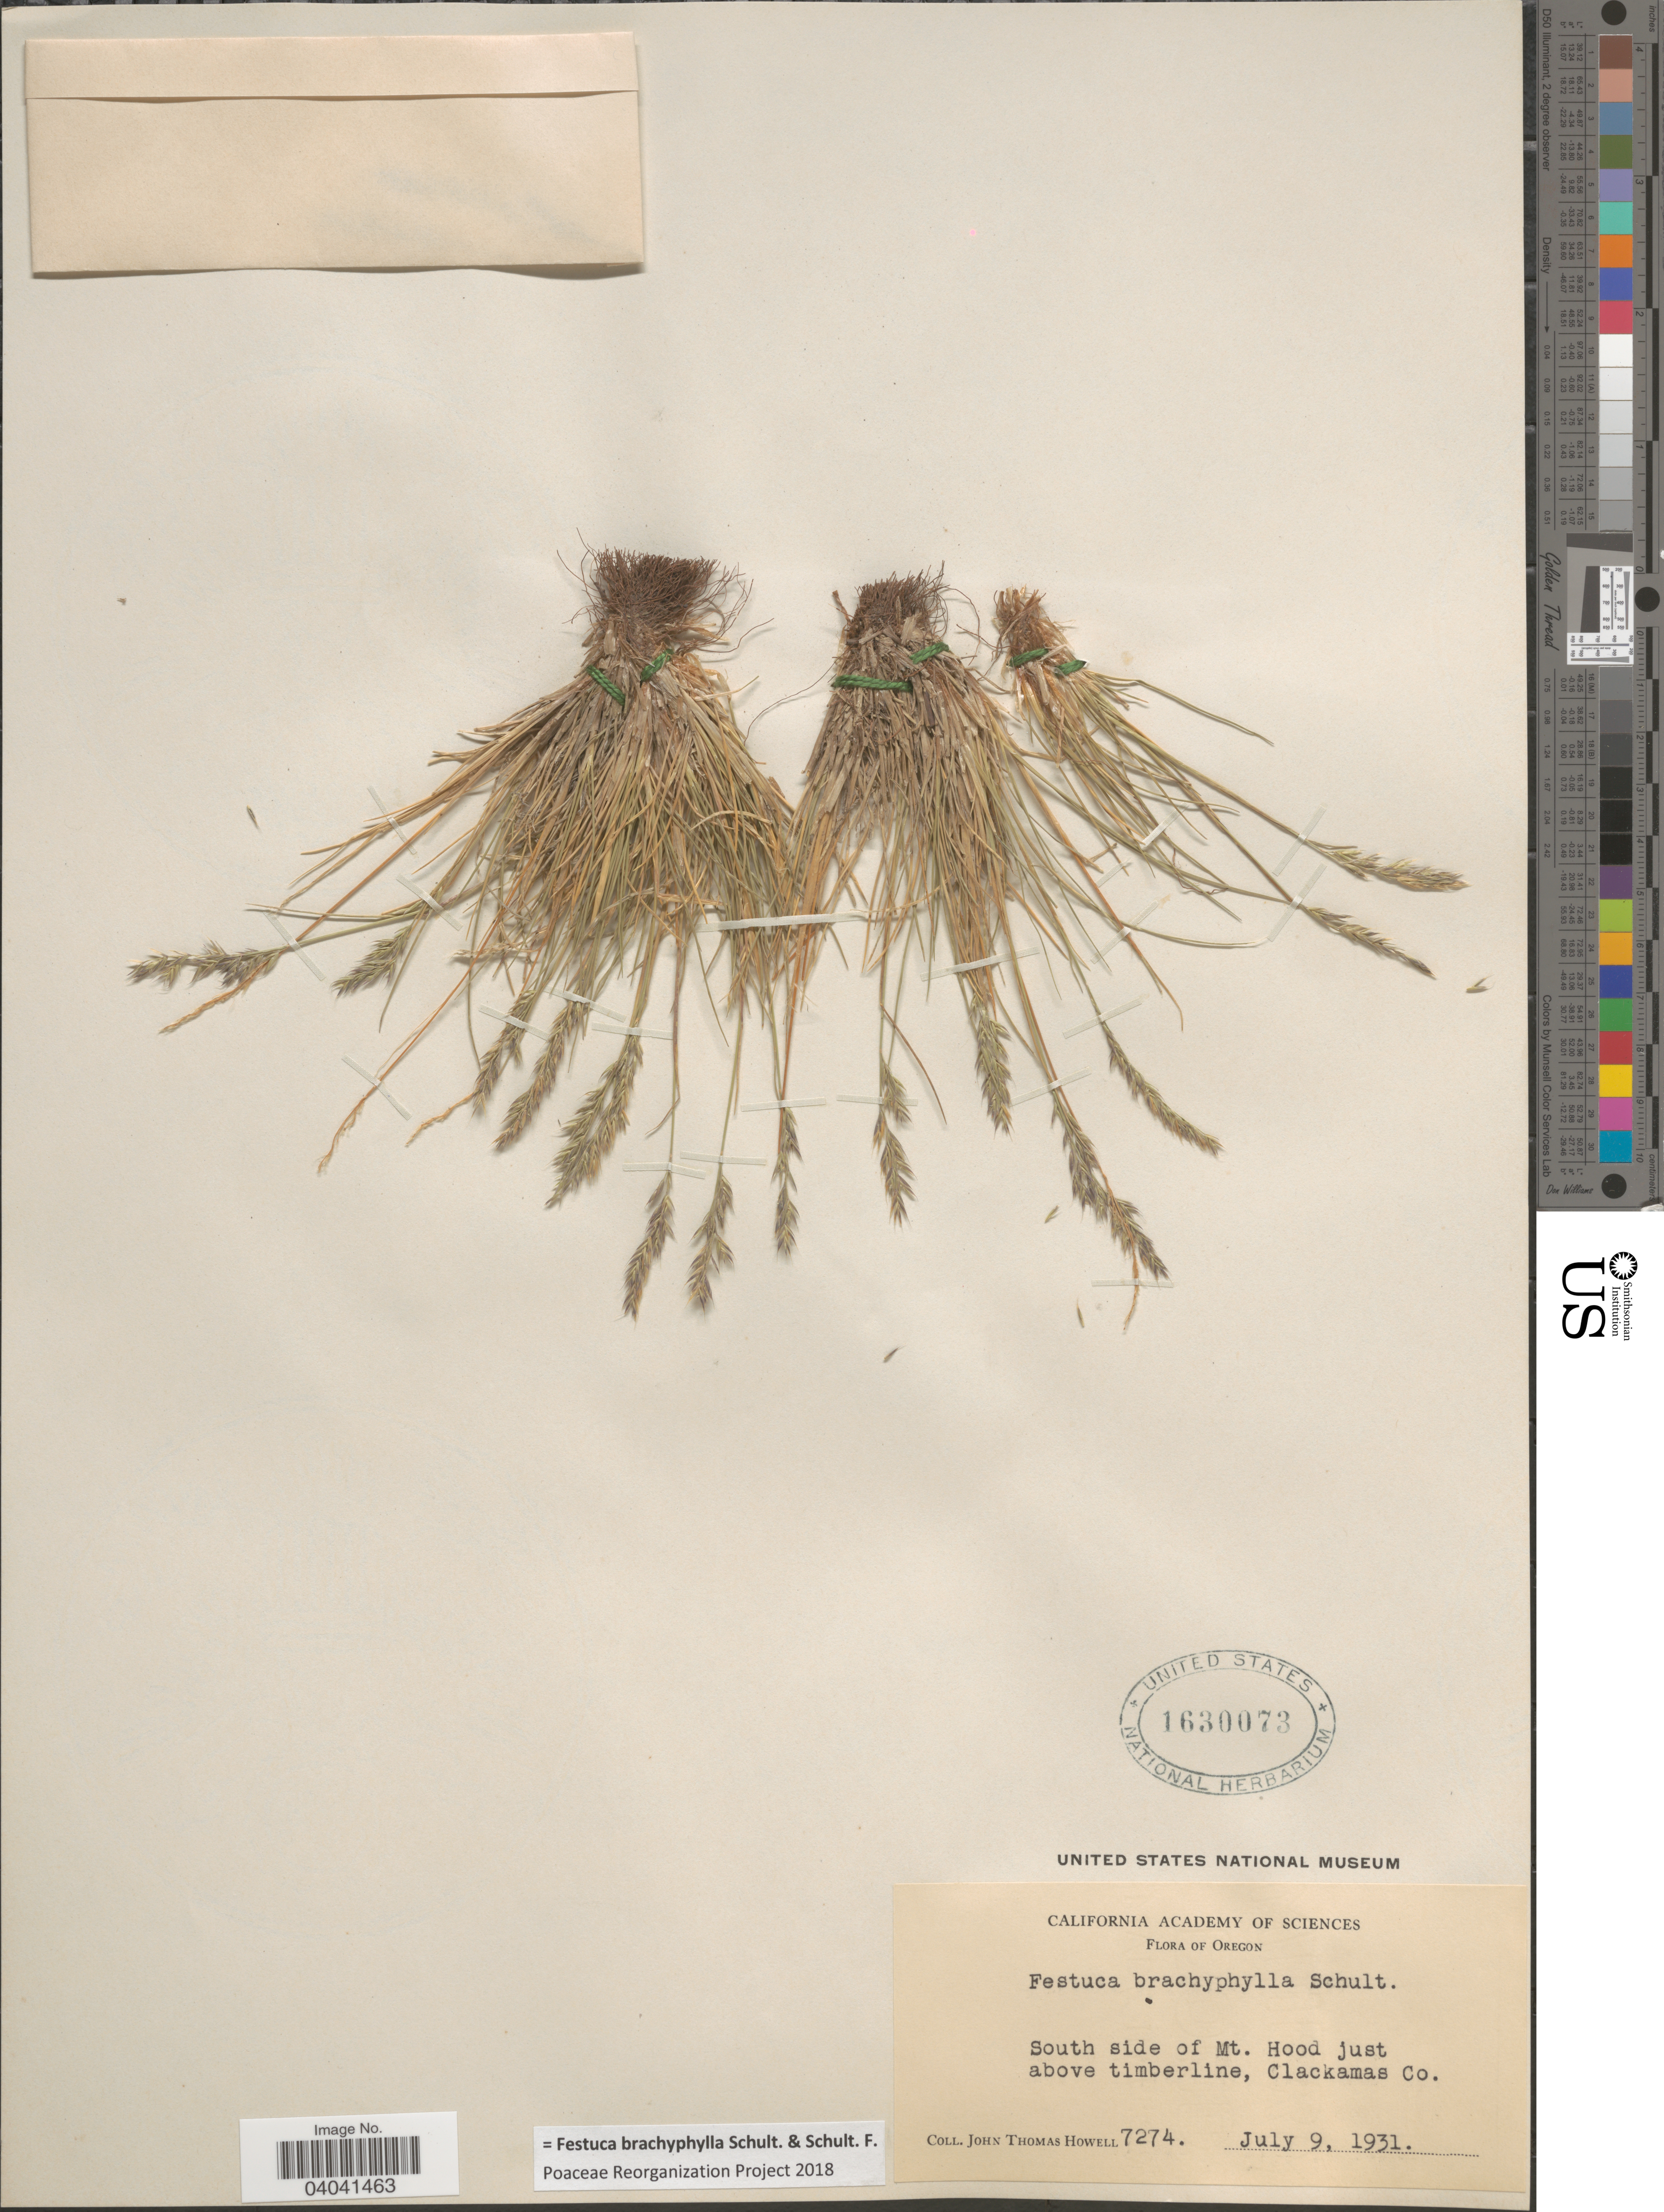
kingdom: Plantae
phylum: Tracheophyta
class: Liliopsida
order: Poales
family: Poaceae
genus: Festuca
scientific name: Festuca brachyphylla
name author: Schult. & Schult. f.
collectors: J. T. Howell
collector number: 7274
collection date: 1931-07-09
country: United States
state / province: Oregon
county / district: Clackamas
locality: South side of Mt. Hood just above timberline, Clackamas Co.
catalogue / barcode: US 1630073